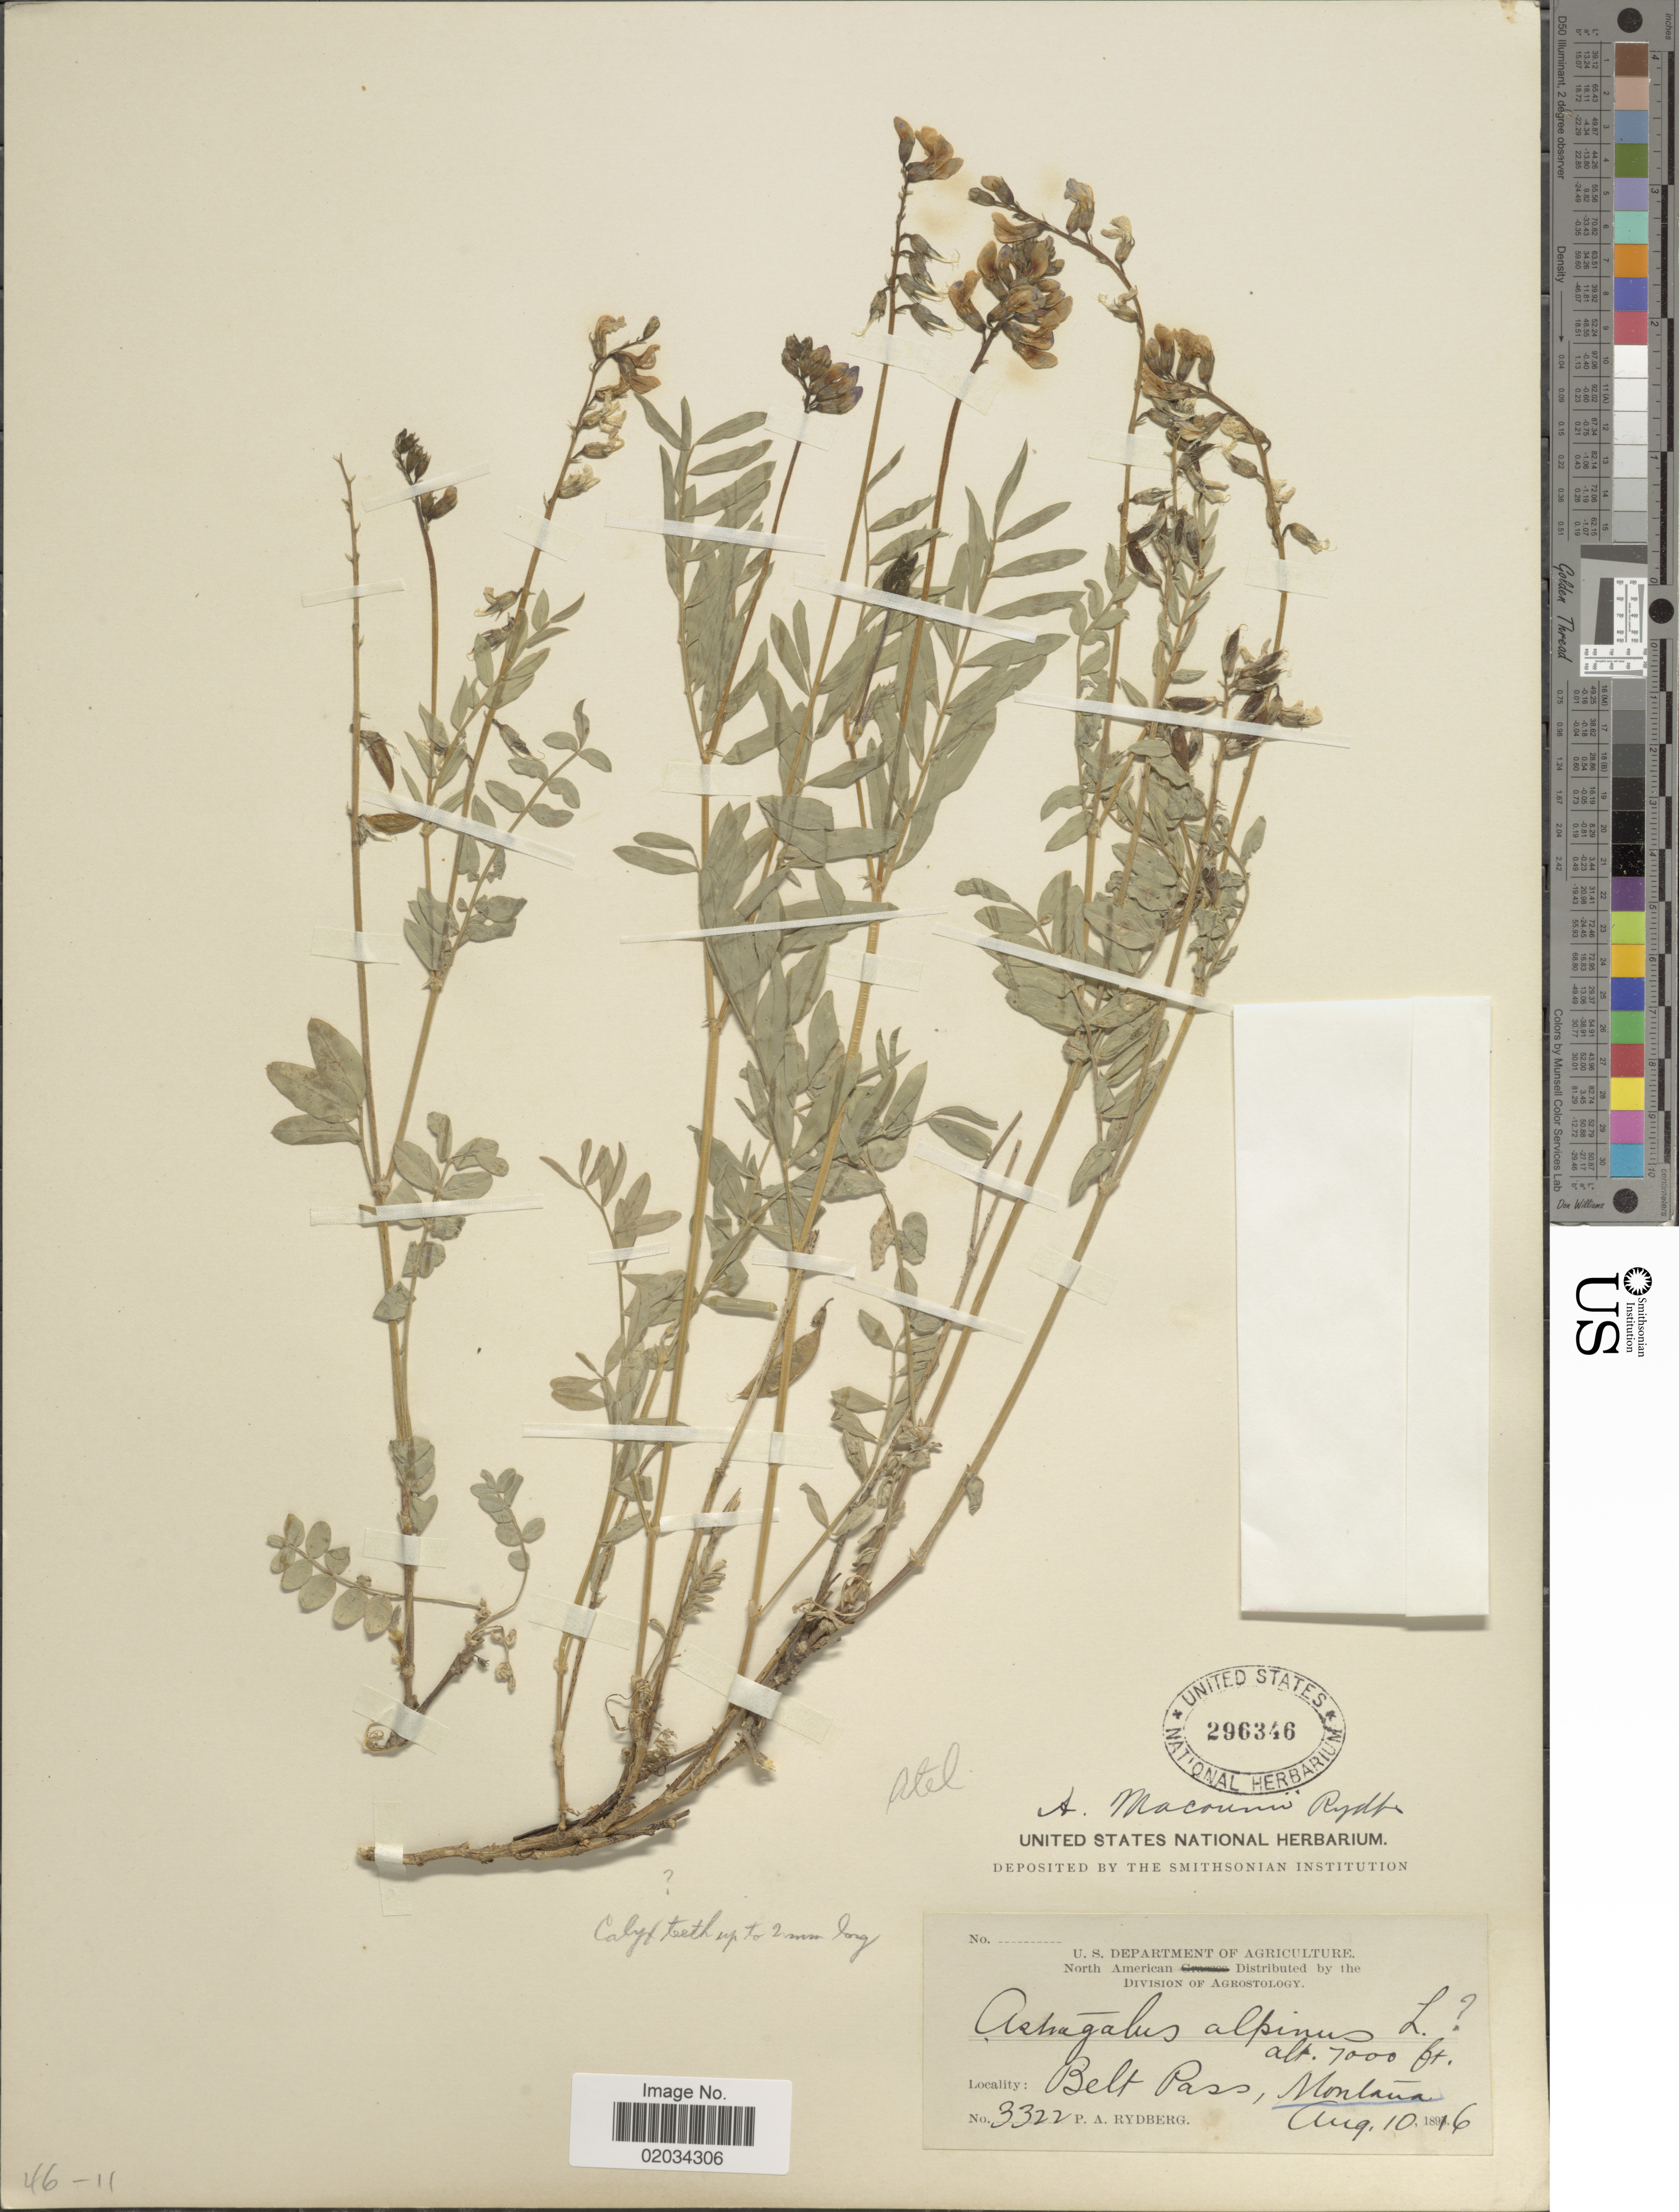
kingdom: Plantae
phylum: Tracheophyta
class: Magnoliopsida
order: Fabales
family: Fabaceae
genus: Astragalus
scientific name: Astragalus robbinsii var. minor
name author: (Hook.) Barneby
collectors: P. A. Rydberg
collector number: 3322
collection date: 1816-08-10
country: United States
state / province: Montana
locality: Belt Pass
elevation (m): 2134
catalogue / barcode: US 296346